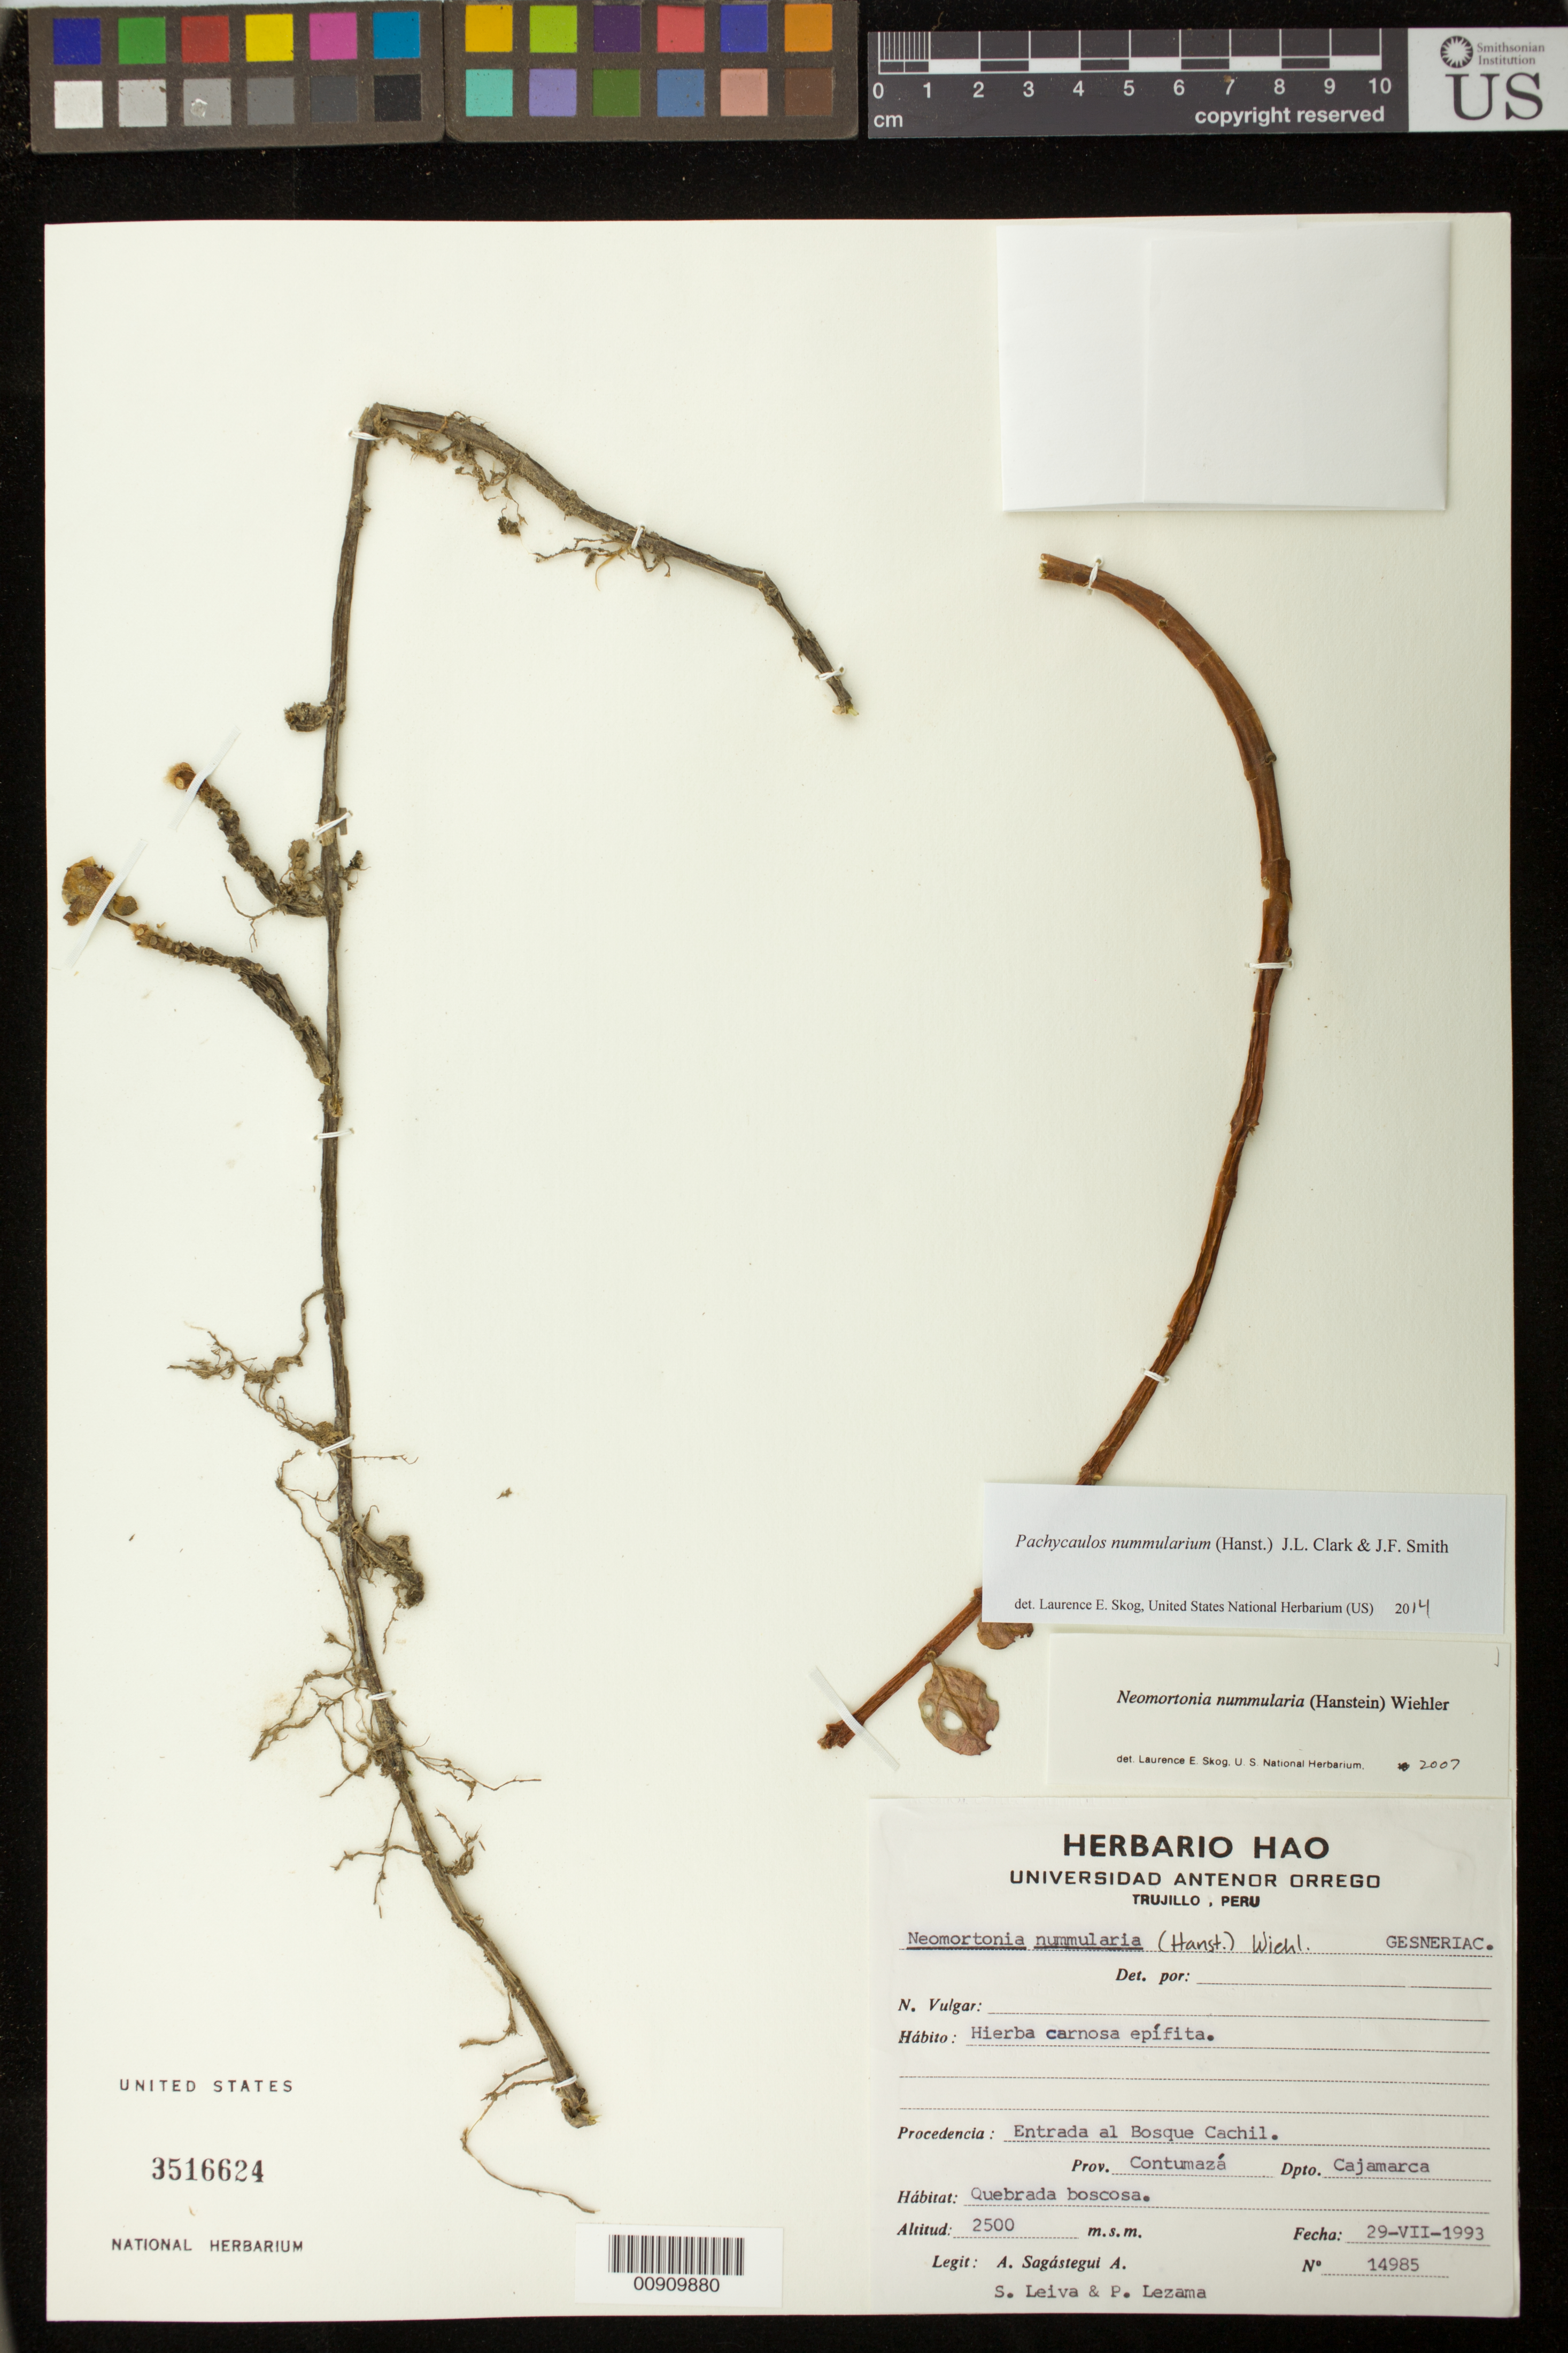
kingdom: Plantae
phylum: Tracheophyta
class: Magnoliopsida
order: Lamiales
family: Gesneriaceae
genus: Pachycaulos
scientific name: Pachycaulos nummularia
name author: (Hanst.) J.L. Clark & J.F. Sm.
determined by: Skog, Laurence E.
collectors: A. Sagástegui A., S. Leiva & P. Lezama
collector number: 14985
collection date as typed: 29 Jul 1993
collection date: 1993-07-29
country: Peru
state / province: Cajamarca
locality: Entrada al Bosque Cachil, Prov. Contumazá, Dpto. Cajamarca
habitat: Quebrada boscosa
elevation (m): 2500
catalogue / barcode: US 3516624